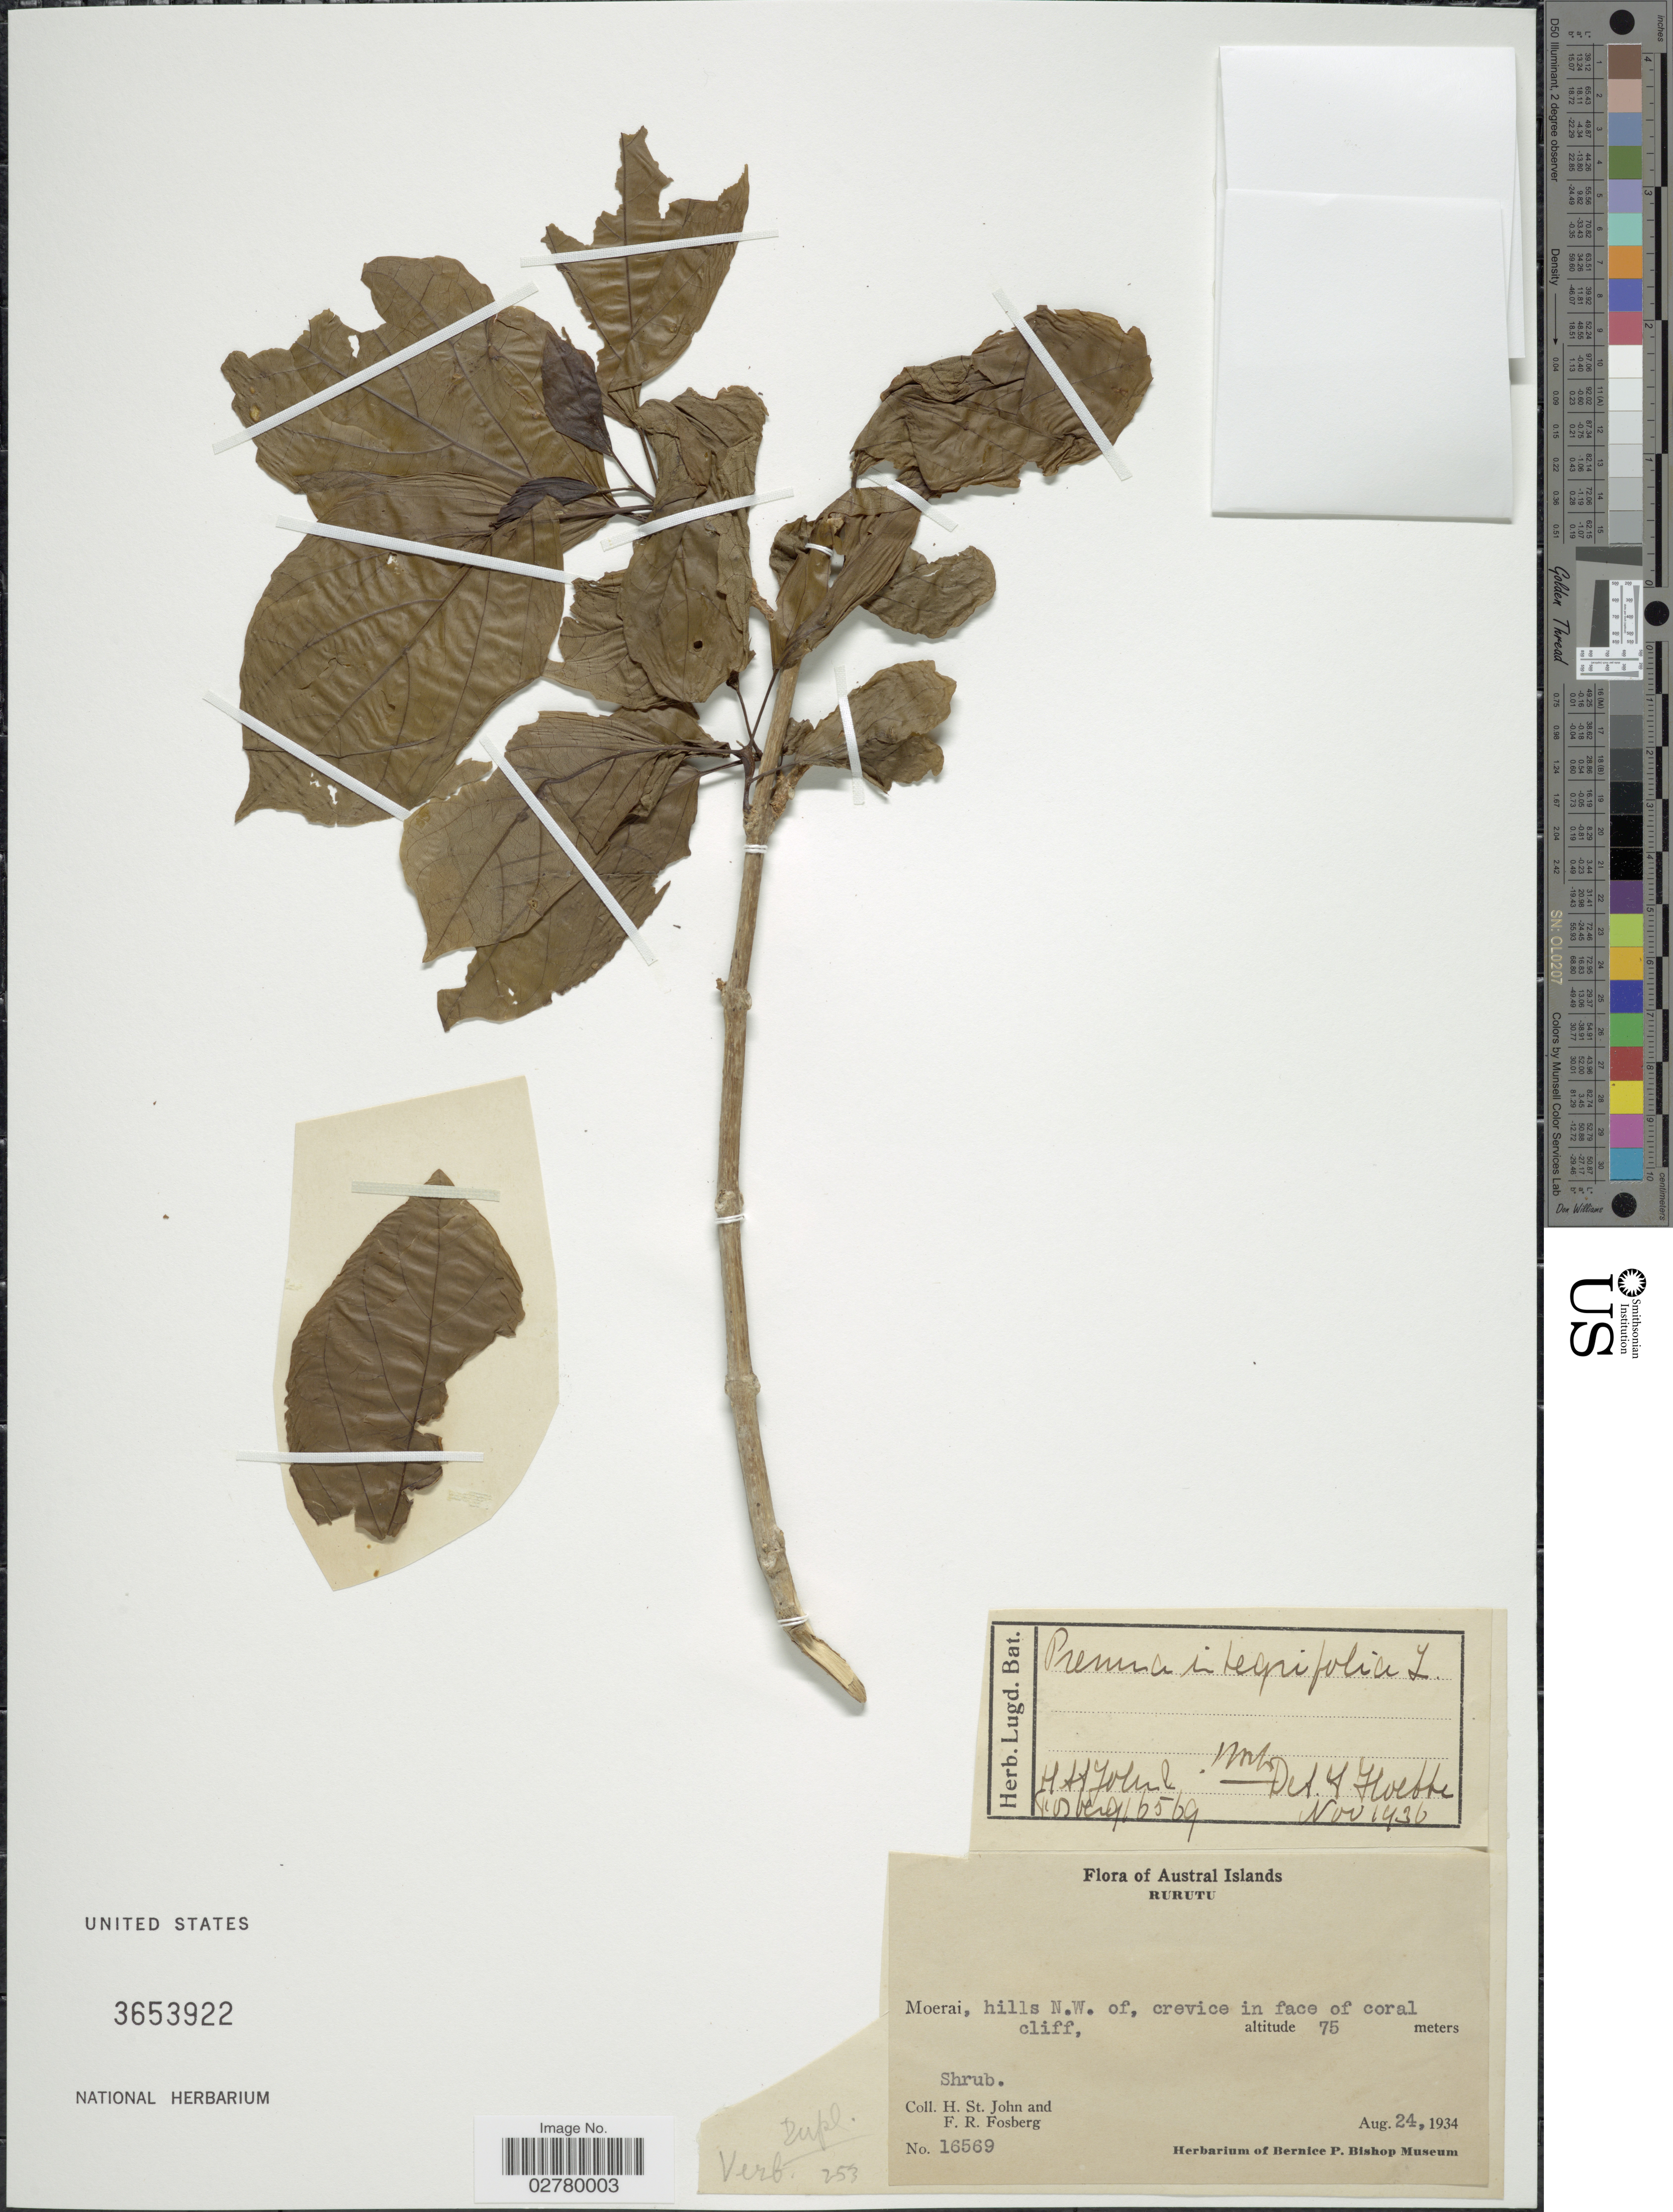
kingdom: Plantae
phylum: Tracheophyta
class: Magnoliopsida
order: Lamiales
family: Lamiaceae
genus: Premna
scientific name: Premna obtusifolia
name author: R. Br.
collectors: H. St. John & F. R. Fosberg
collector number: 16569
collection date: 1934-08-24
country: French Polynesia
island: Rurutu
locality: Austral Islands. Rurutu. Moerai, hills N.W. of, crevice in face of coral cliff.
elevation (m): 75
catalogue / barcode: US 3653922